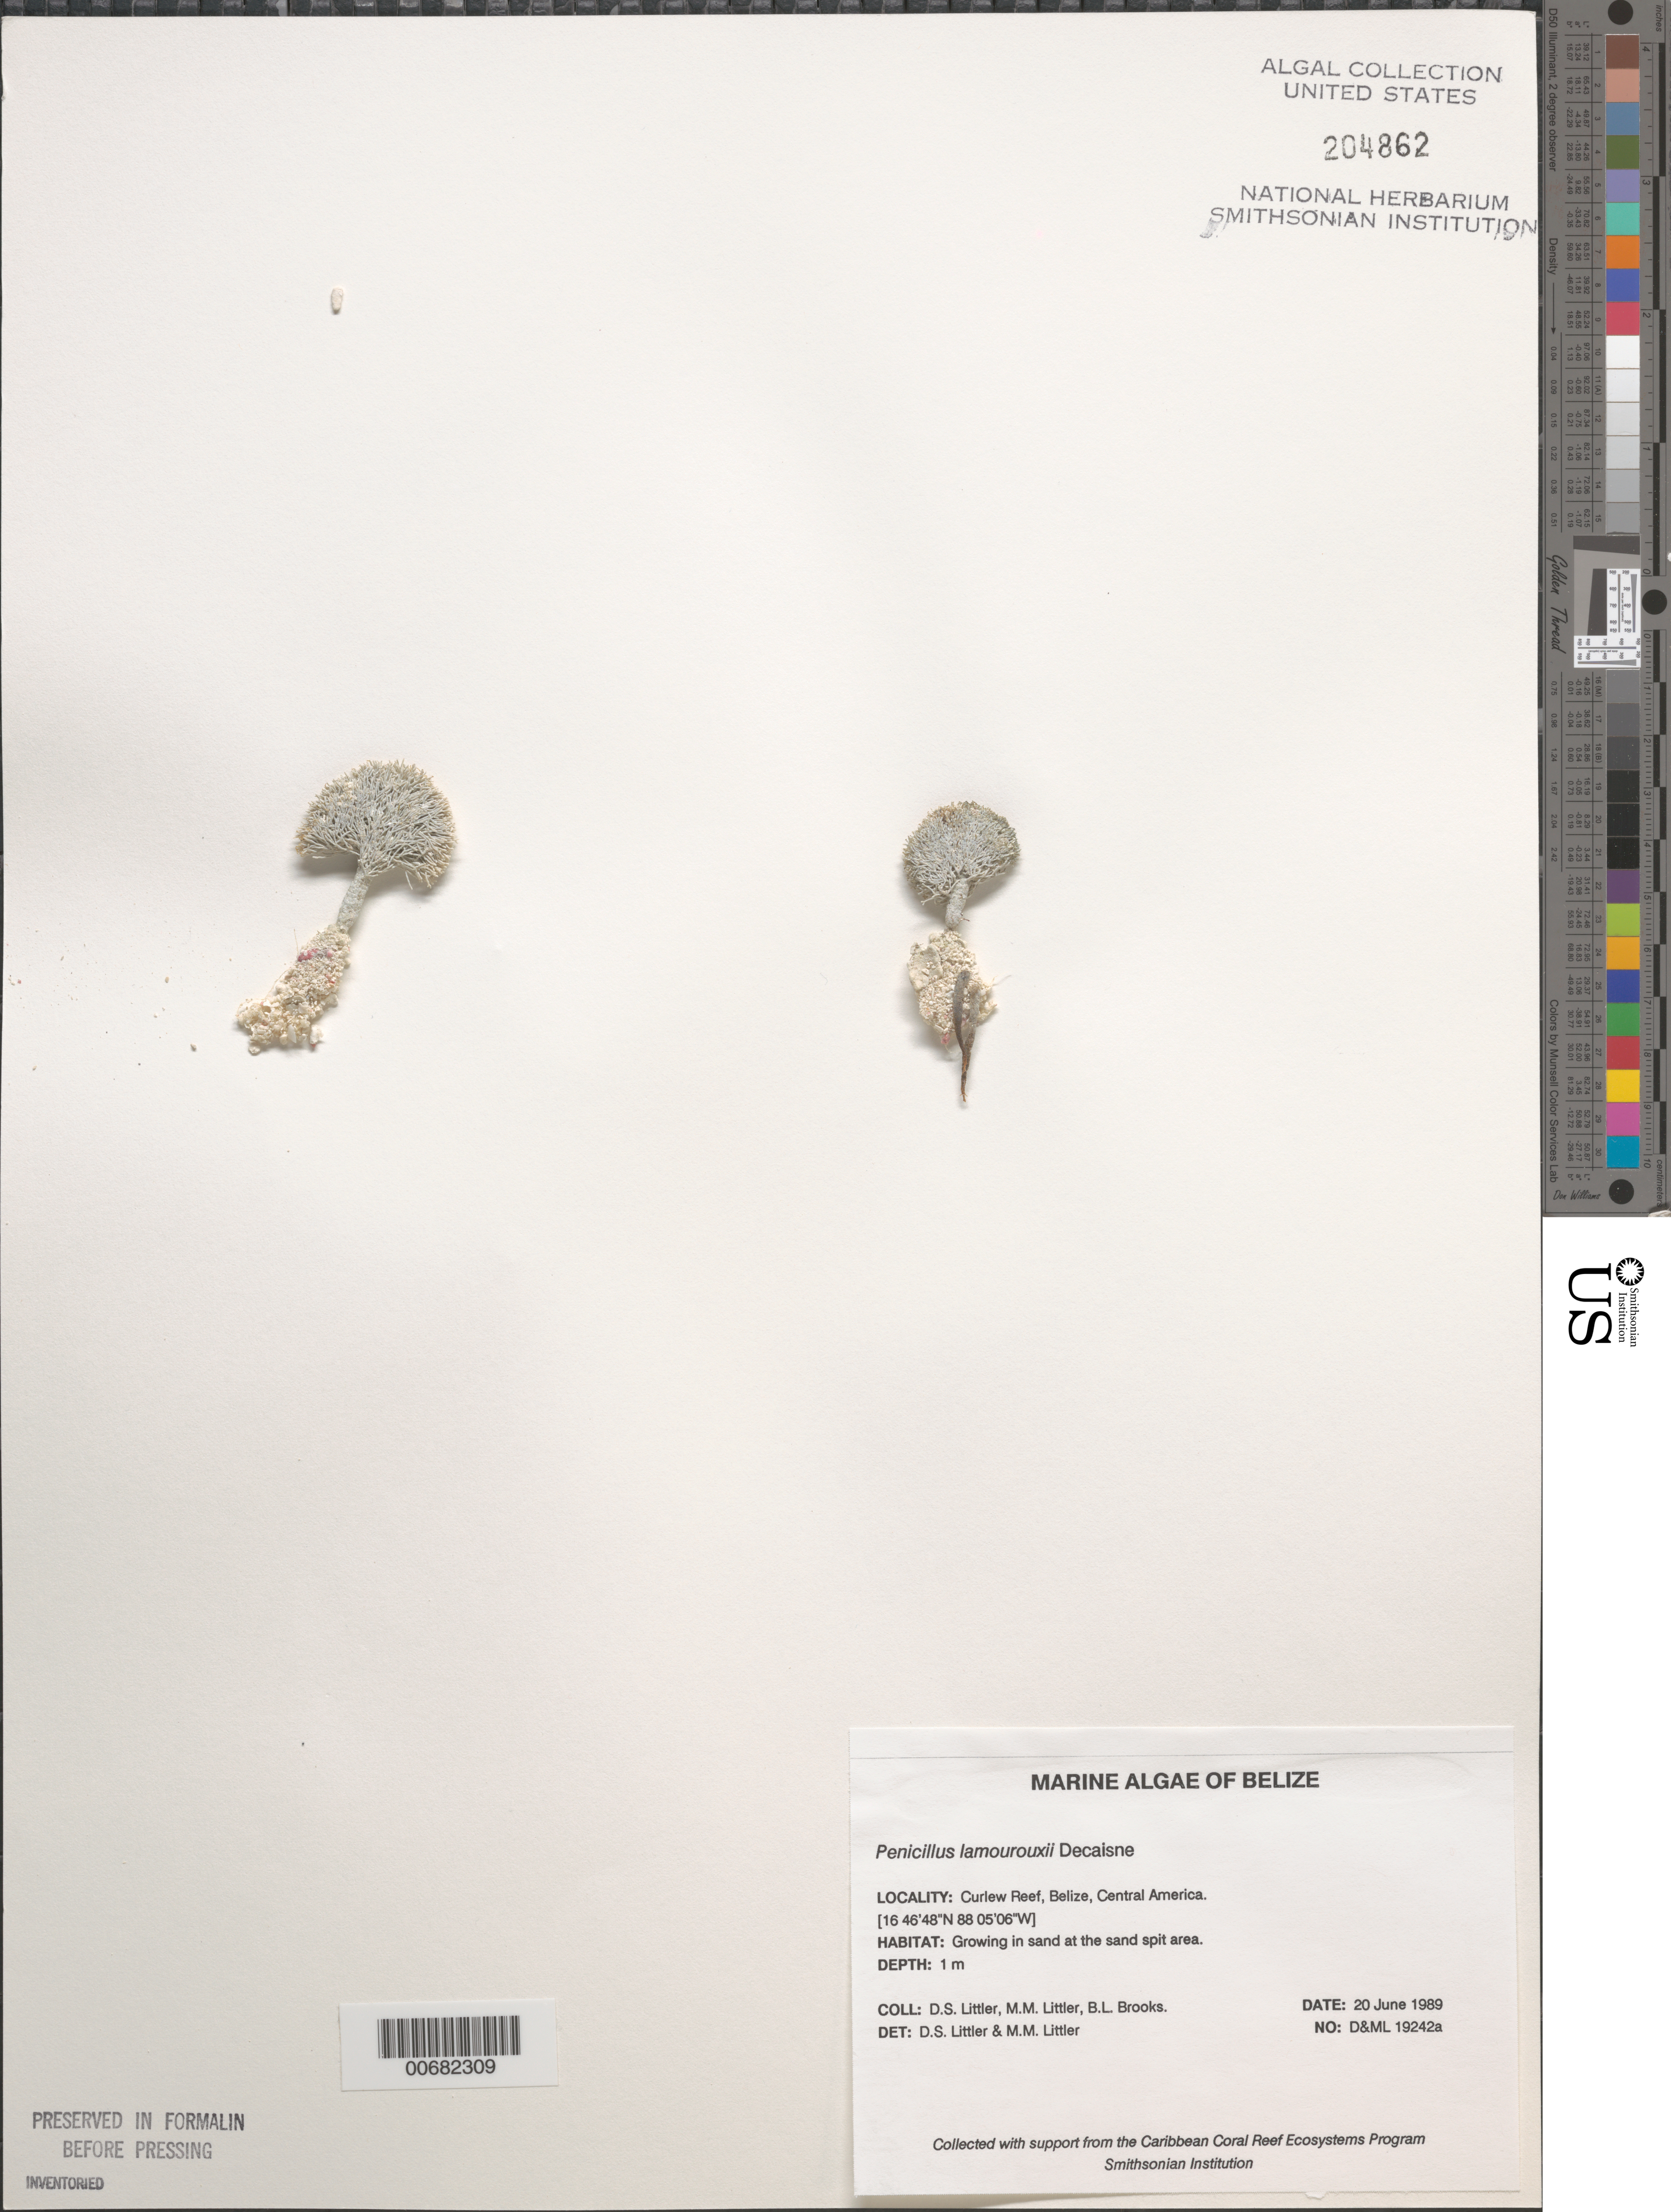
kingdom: Plantae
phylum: Chlorophyta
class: Ulvophyceae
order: Bryopsidales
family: Udoteaceae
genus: Penicillus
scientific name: Penicillus lamourouxii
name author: Decne.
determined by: Littler, D. S.; Littler, M. M.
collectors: D. S. Littler, M. M. Littler & B. Brooks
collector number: D&ML 19242a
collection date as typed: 20 Jun 1989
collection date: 1989-06-20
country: Belize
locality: Curlew Reef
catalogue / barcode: US 204862